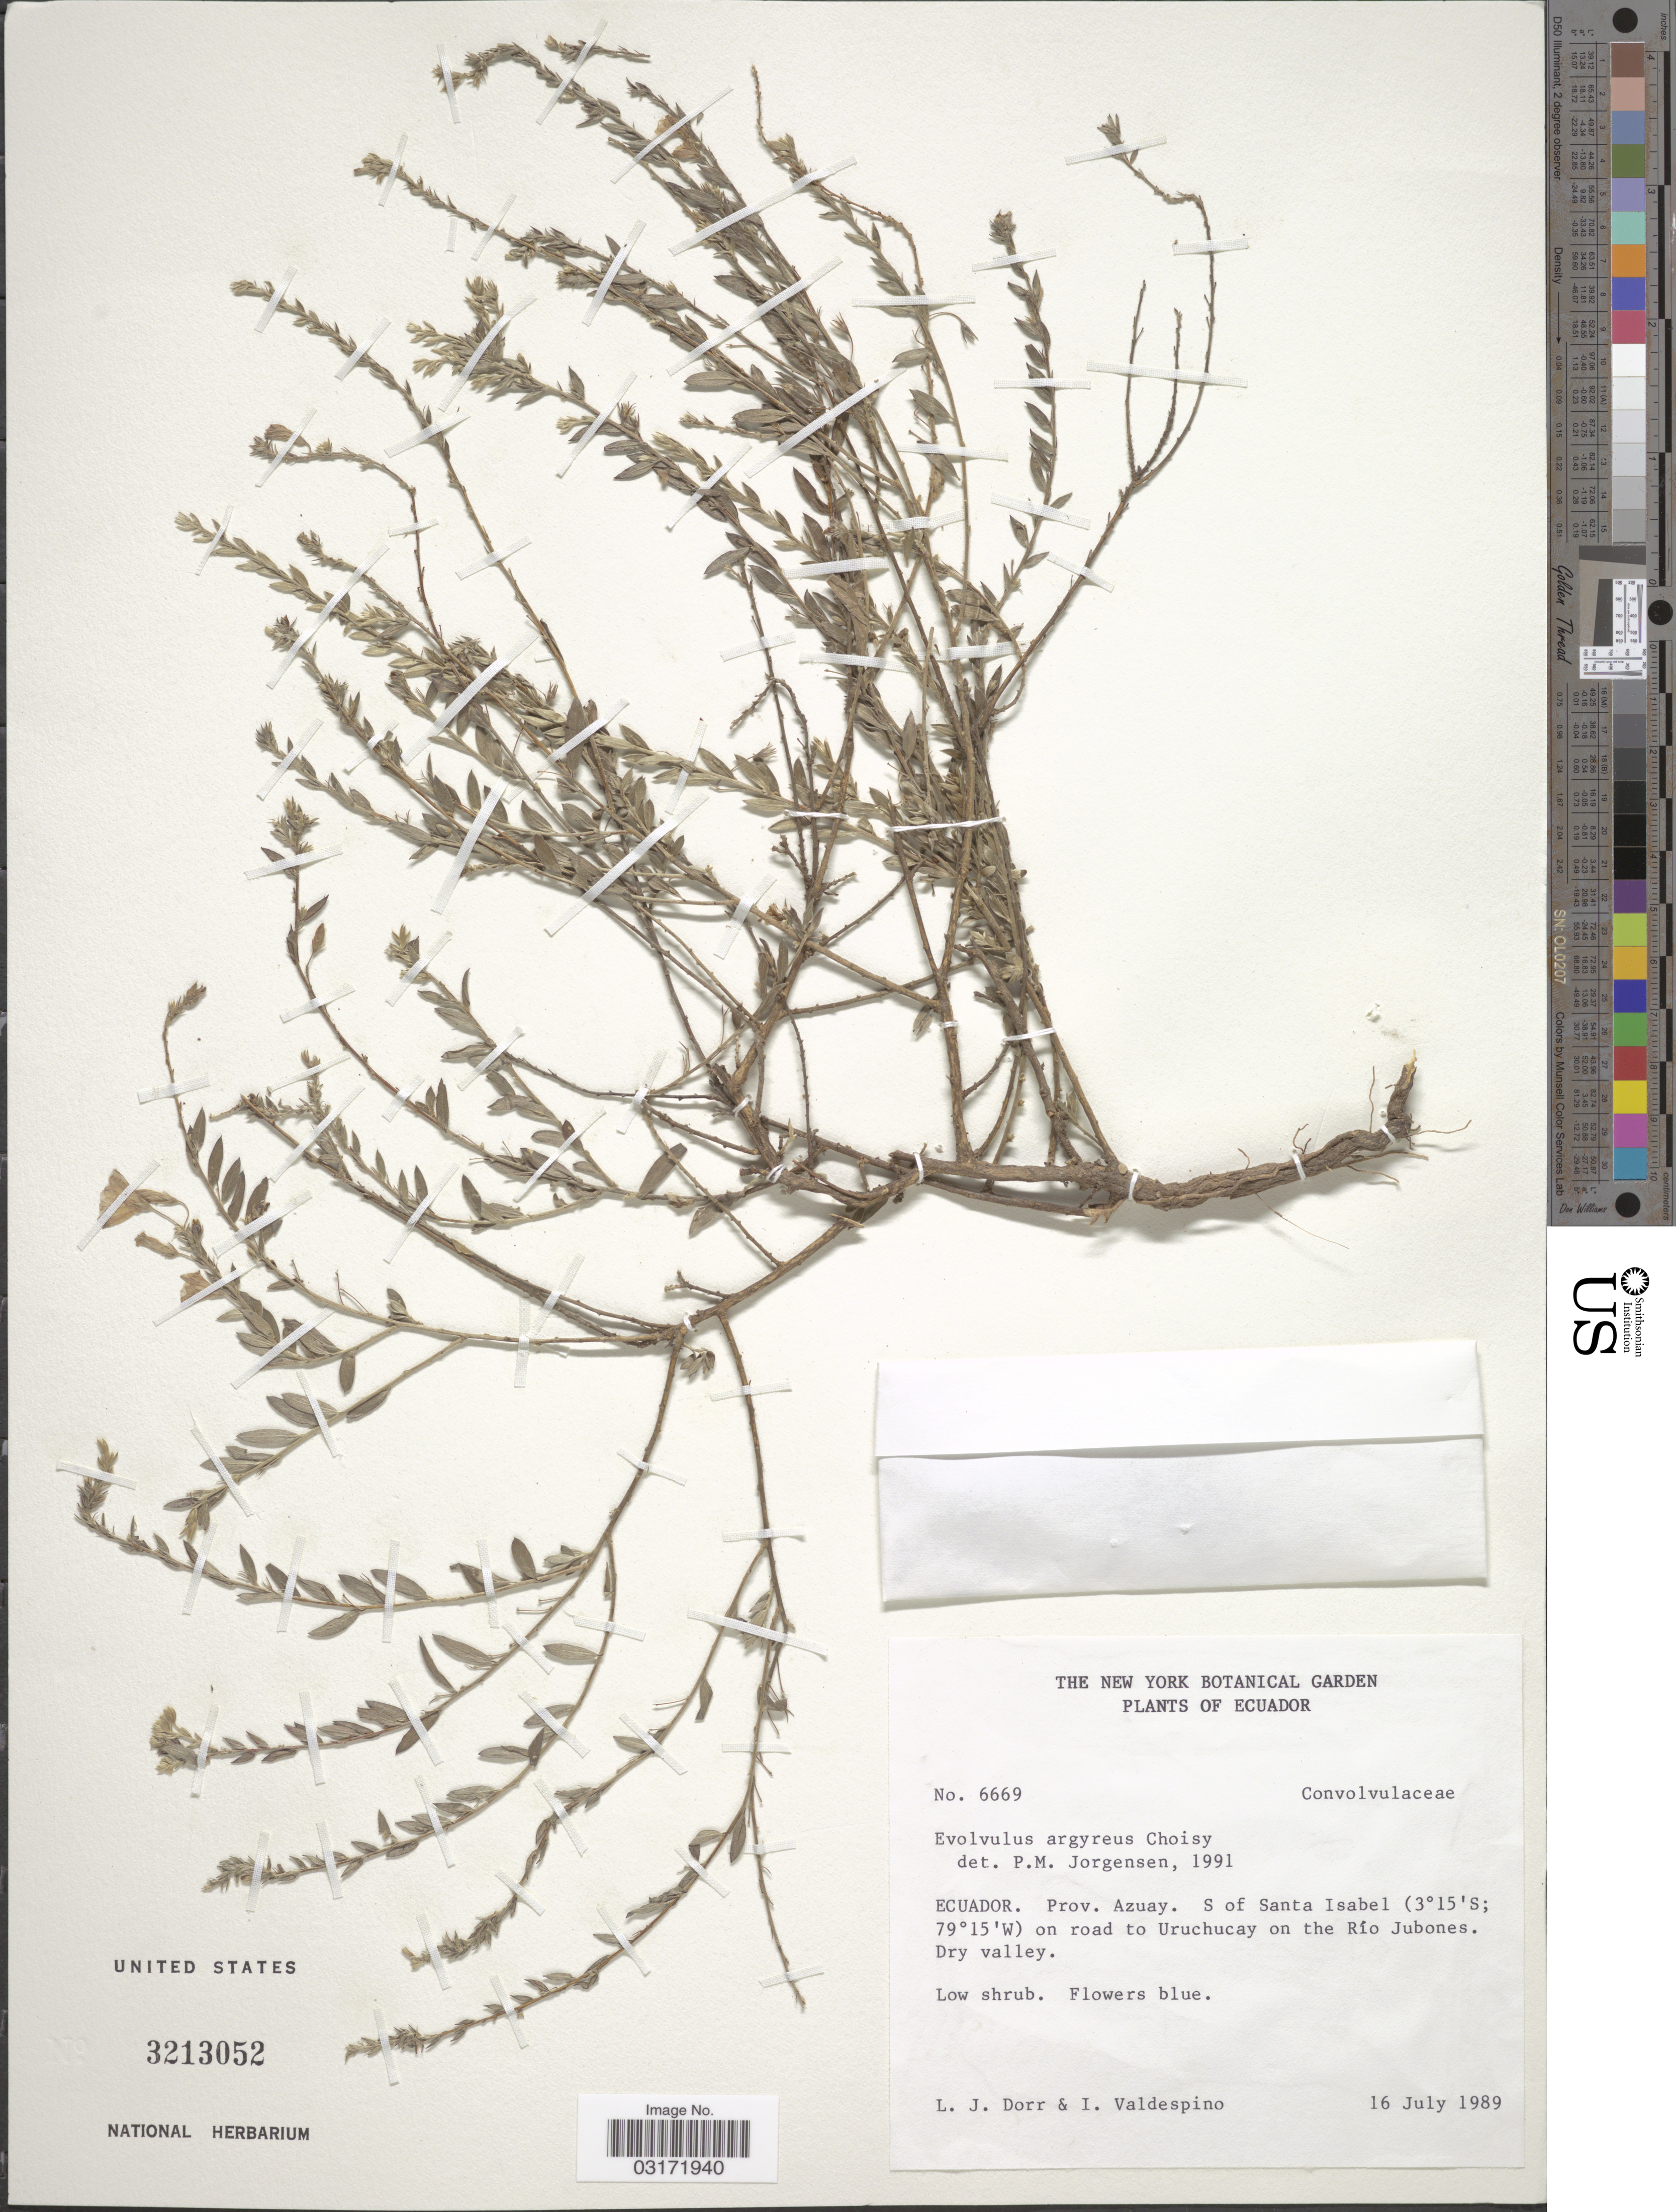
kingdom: Plantae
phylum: Tracheophyta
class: Magnoliopsida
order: Solanales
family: Convolvulaceae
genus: Evolvulus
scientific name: Evolvulus argyreus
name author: Choisy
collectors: L. J. Dorr & I. Valdespino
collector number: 6669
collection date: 1989-07-16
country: Ecuador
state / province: Azuay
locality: S of Santa Isabel on road to Uruchucay on the Río Jubones.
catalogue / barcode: US 3213052